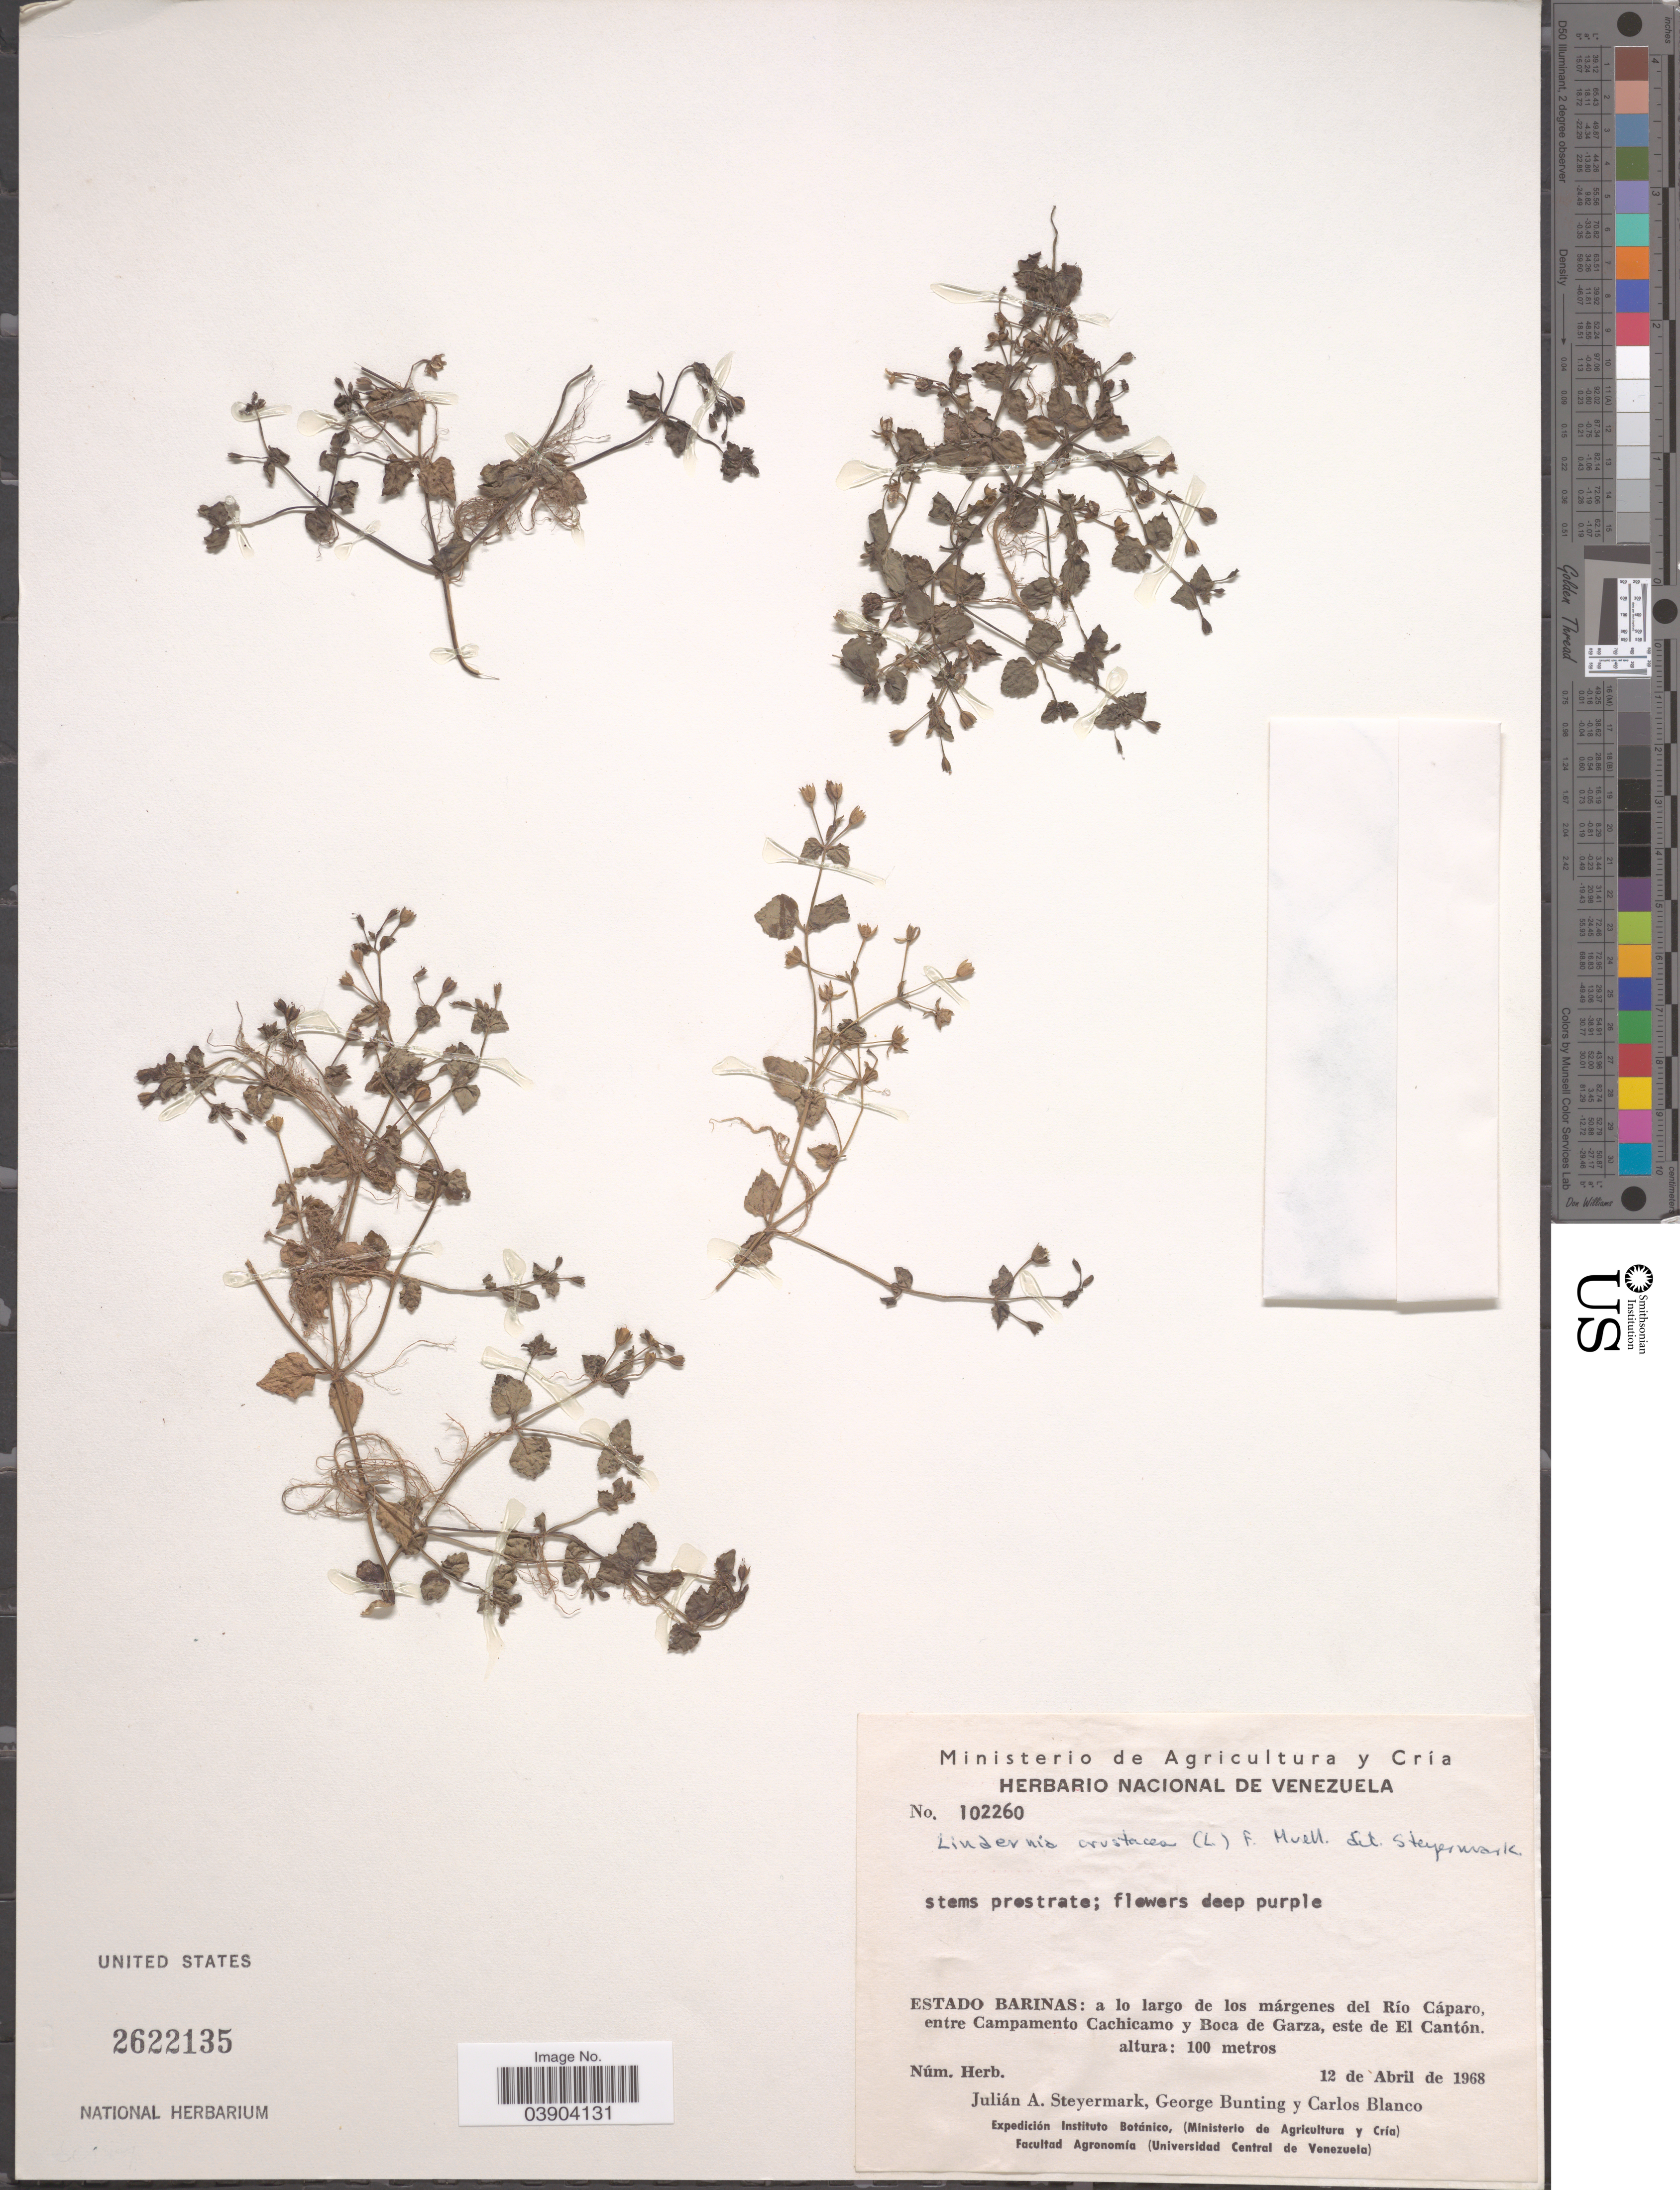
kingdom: Plantae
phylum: Tracheophyta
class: Magnoliopsida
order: Lamiales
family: Linderniaceae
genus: Lindernia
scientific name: Lindernia crustacea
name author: (L.) F. Muell.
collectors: J. Steyermark, G. S. Bunting & C. Blanco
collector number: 102260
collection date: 1968-04-12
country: Venezuela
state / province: Barinas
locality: A lo largo de los márgenes del Río Cáparo, entre Campamento Cachicamo y Boca de Garza, este de El Cantón.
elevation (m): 100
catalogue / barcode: US 2622135